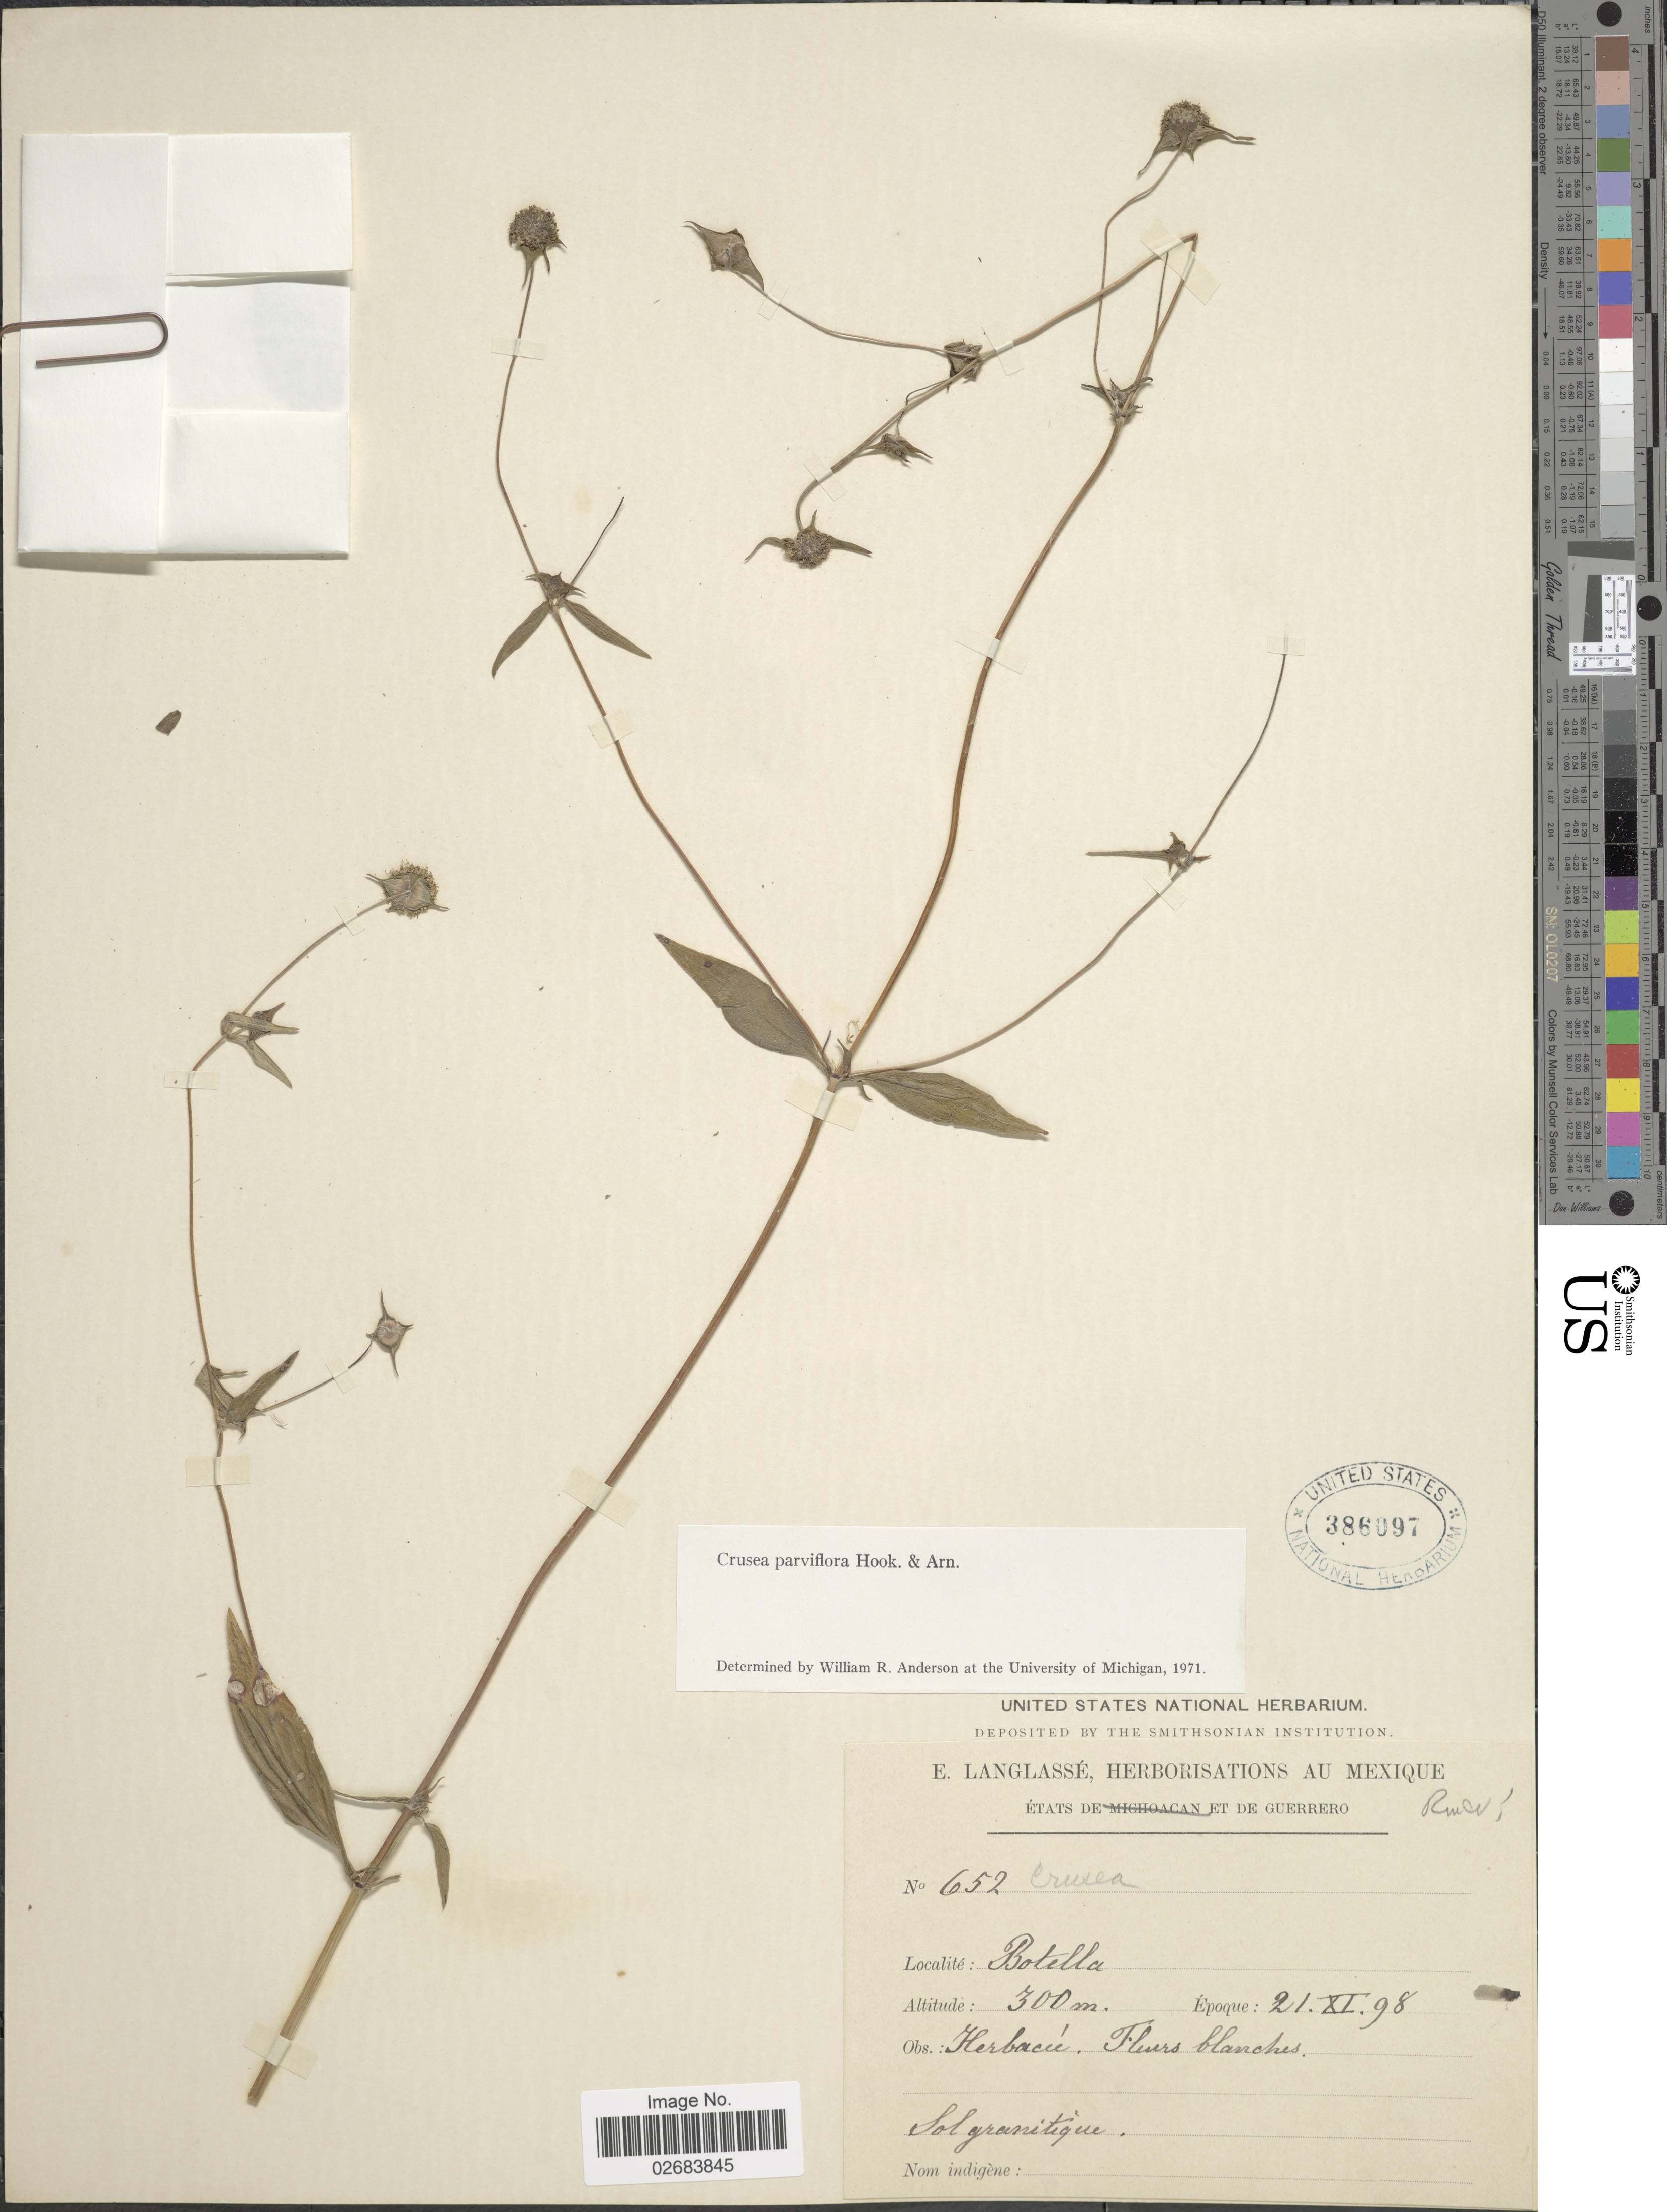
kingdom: Plantae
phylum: Tracheophyta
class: Magnoliopsida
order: Gentianales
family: Rubiaceae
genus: Crusea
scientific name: Crusea parviflora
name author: Hook. & Arn.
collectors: E. Langlassé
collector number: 652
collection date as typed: Transcribed d/m/y: 21/11/98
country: Mexico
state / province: Guerrero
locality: Etats de Guerrero, Botella.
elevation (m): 300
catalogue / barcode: US 386097